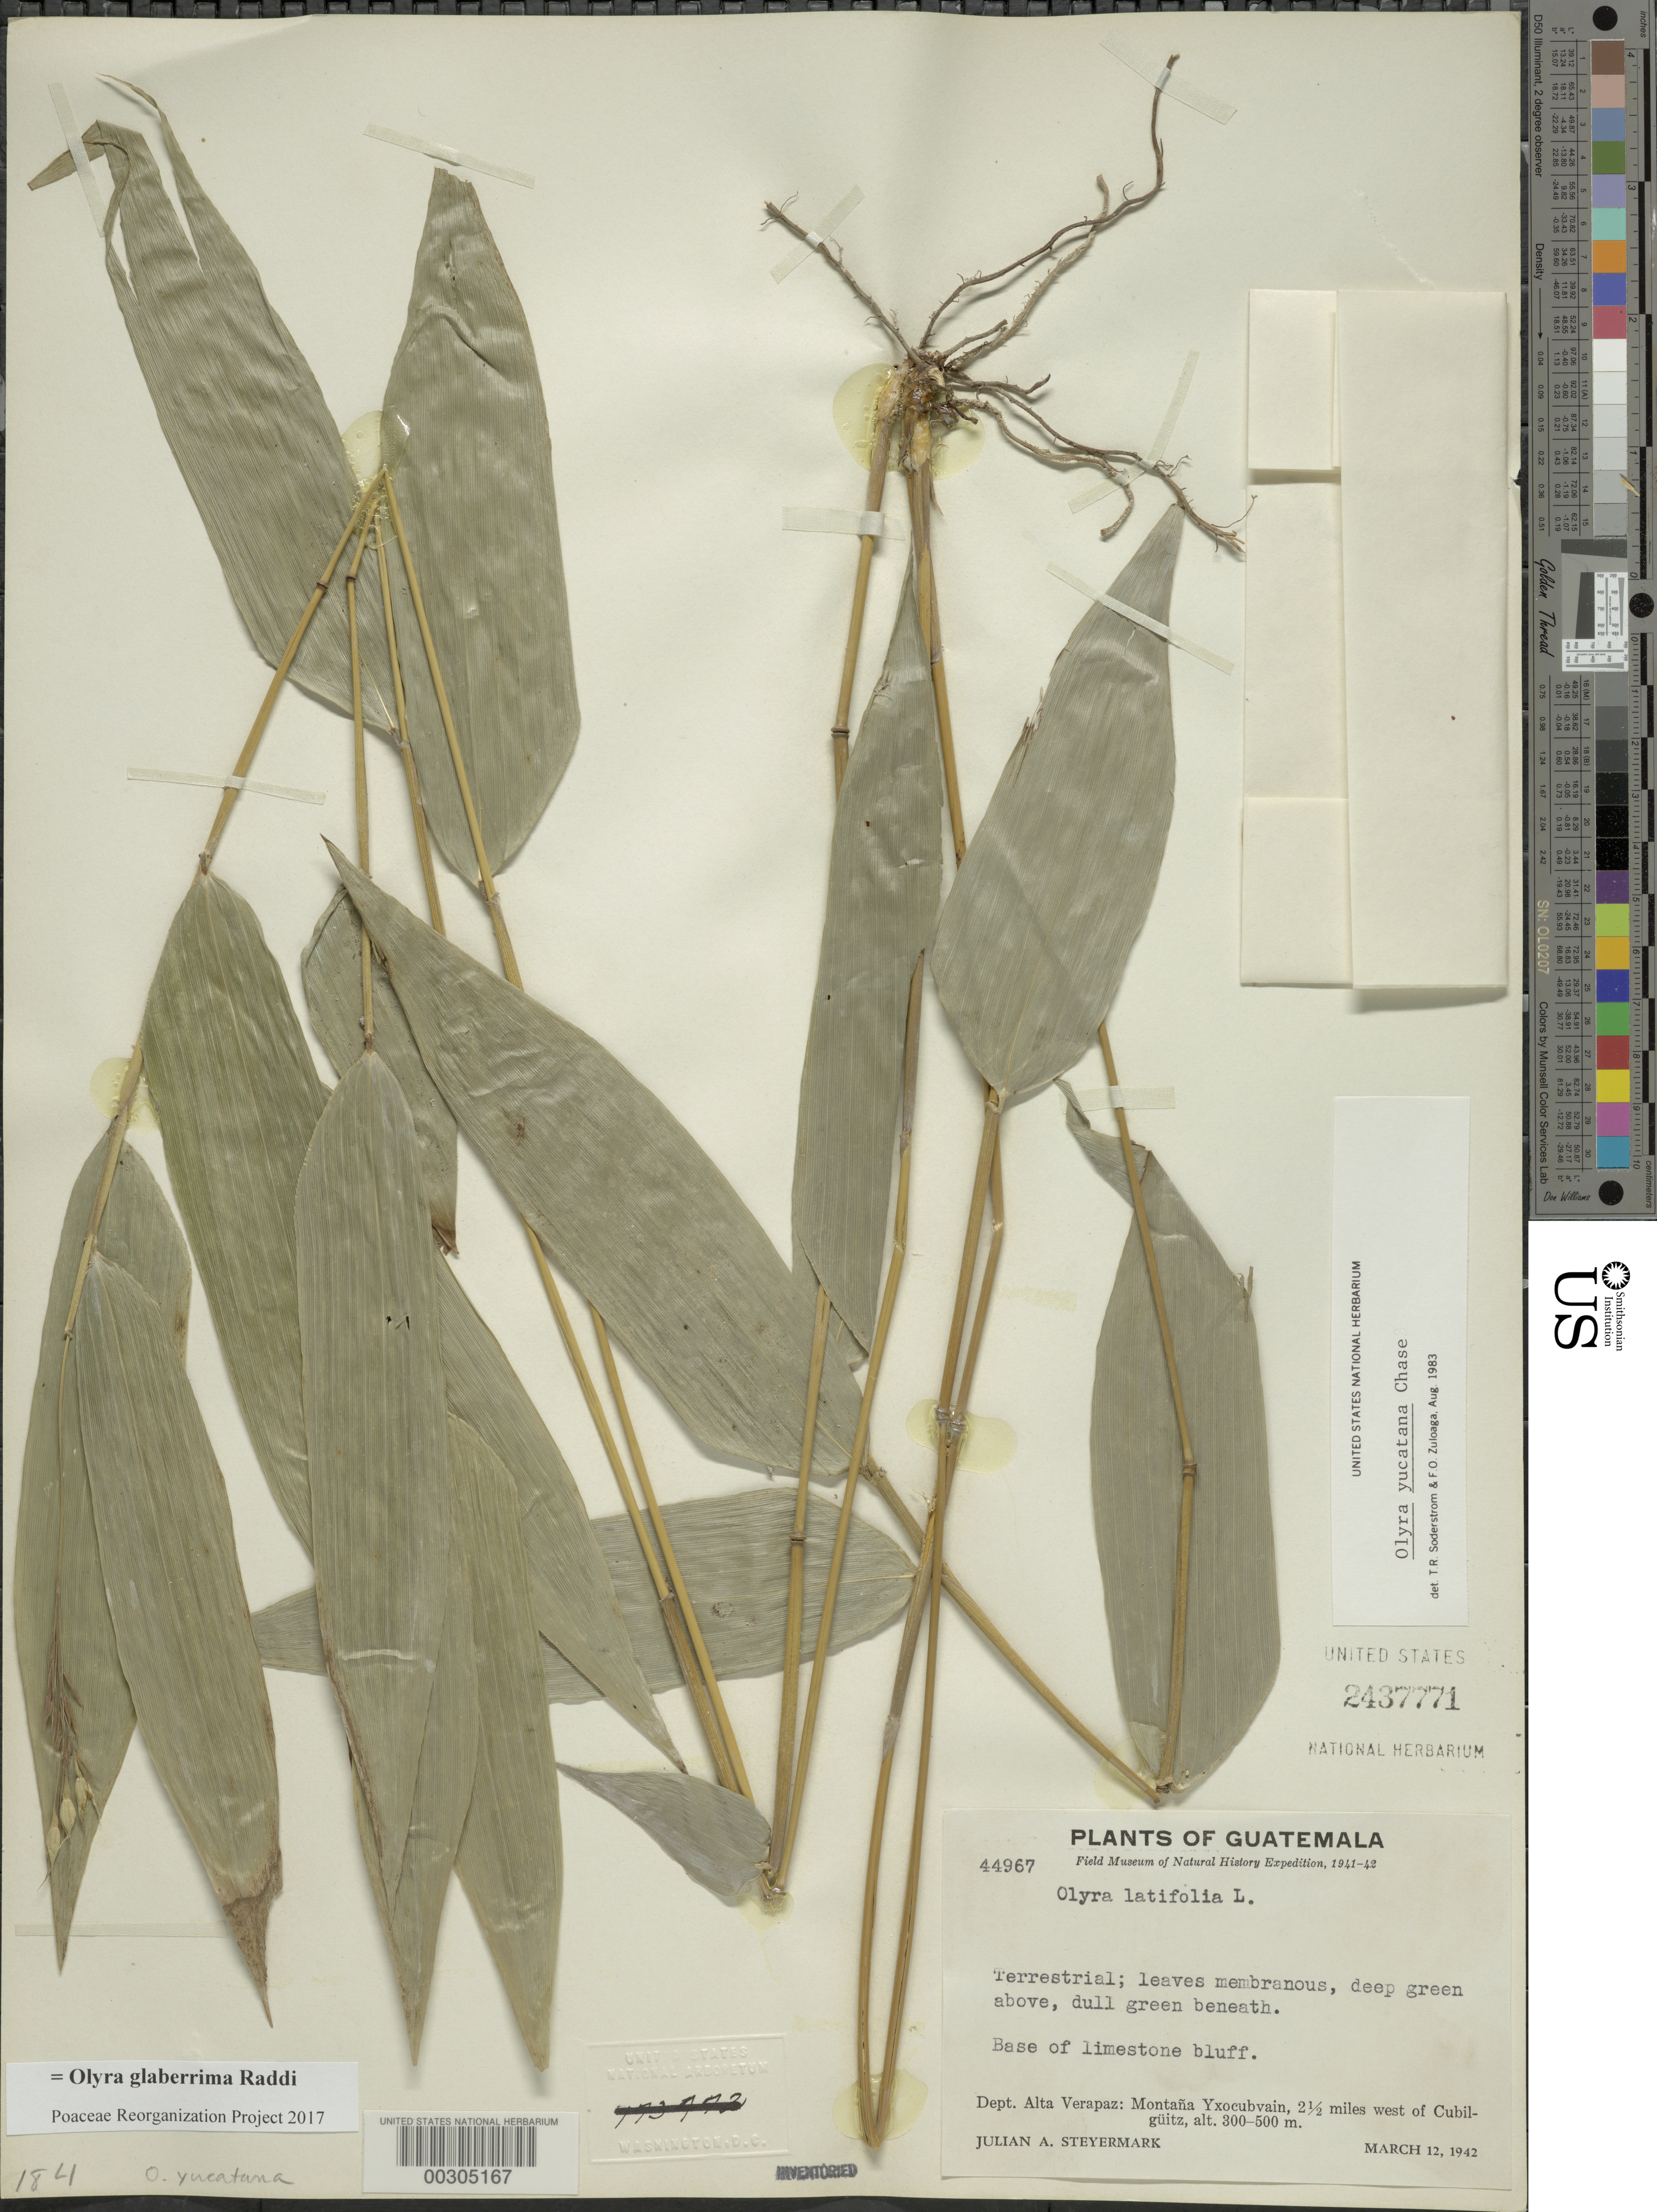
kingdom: Plantae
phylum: Tracheophyta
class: Liliopsida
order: Poales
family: Poaceae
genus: Olyra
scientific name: Olyra glaberrima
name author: Raddi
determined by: Poaceae Reorganization Project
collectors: J. Steyermark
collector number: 44967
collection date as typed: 12 Mar 1942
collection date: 1942-03-12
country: Guatemala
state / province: Alta Verapaz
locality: Montana Yxocubvain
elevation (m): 300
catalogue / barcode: US 2437771